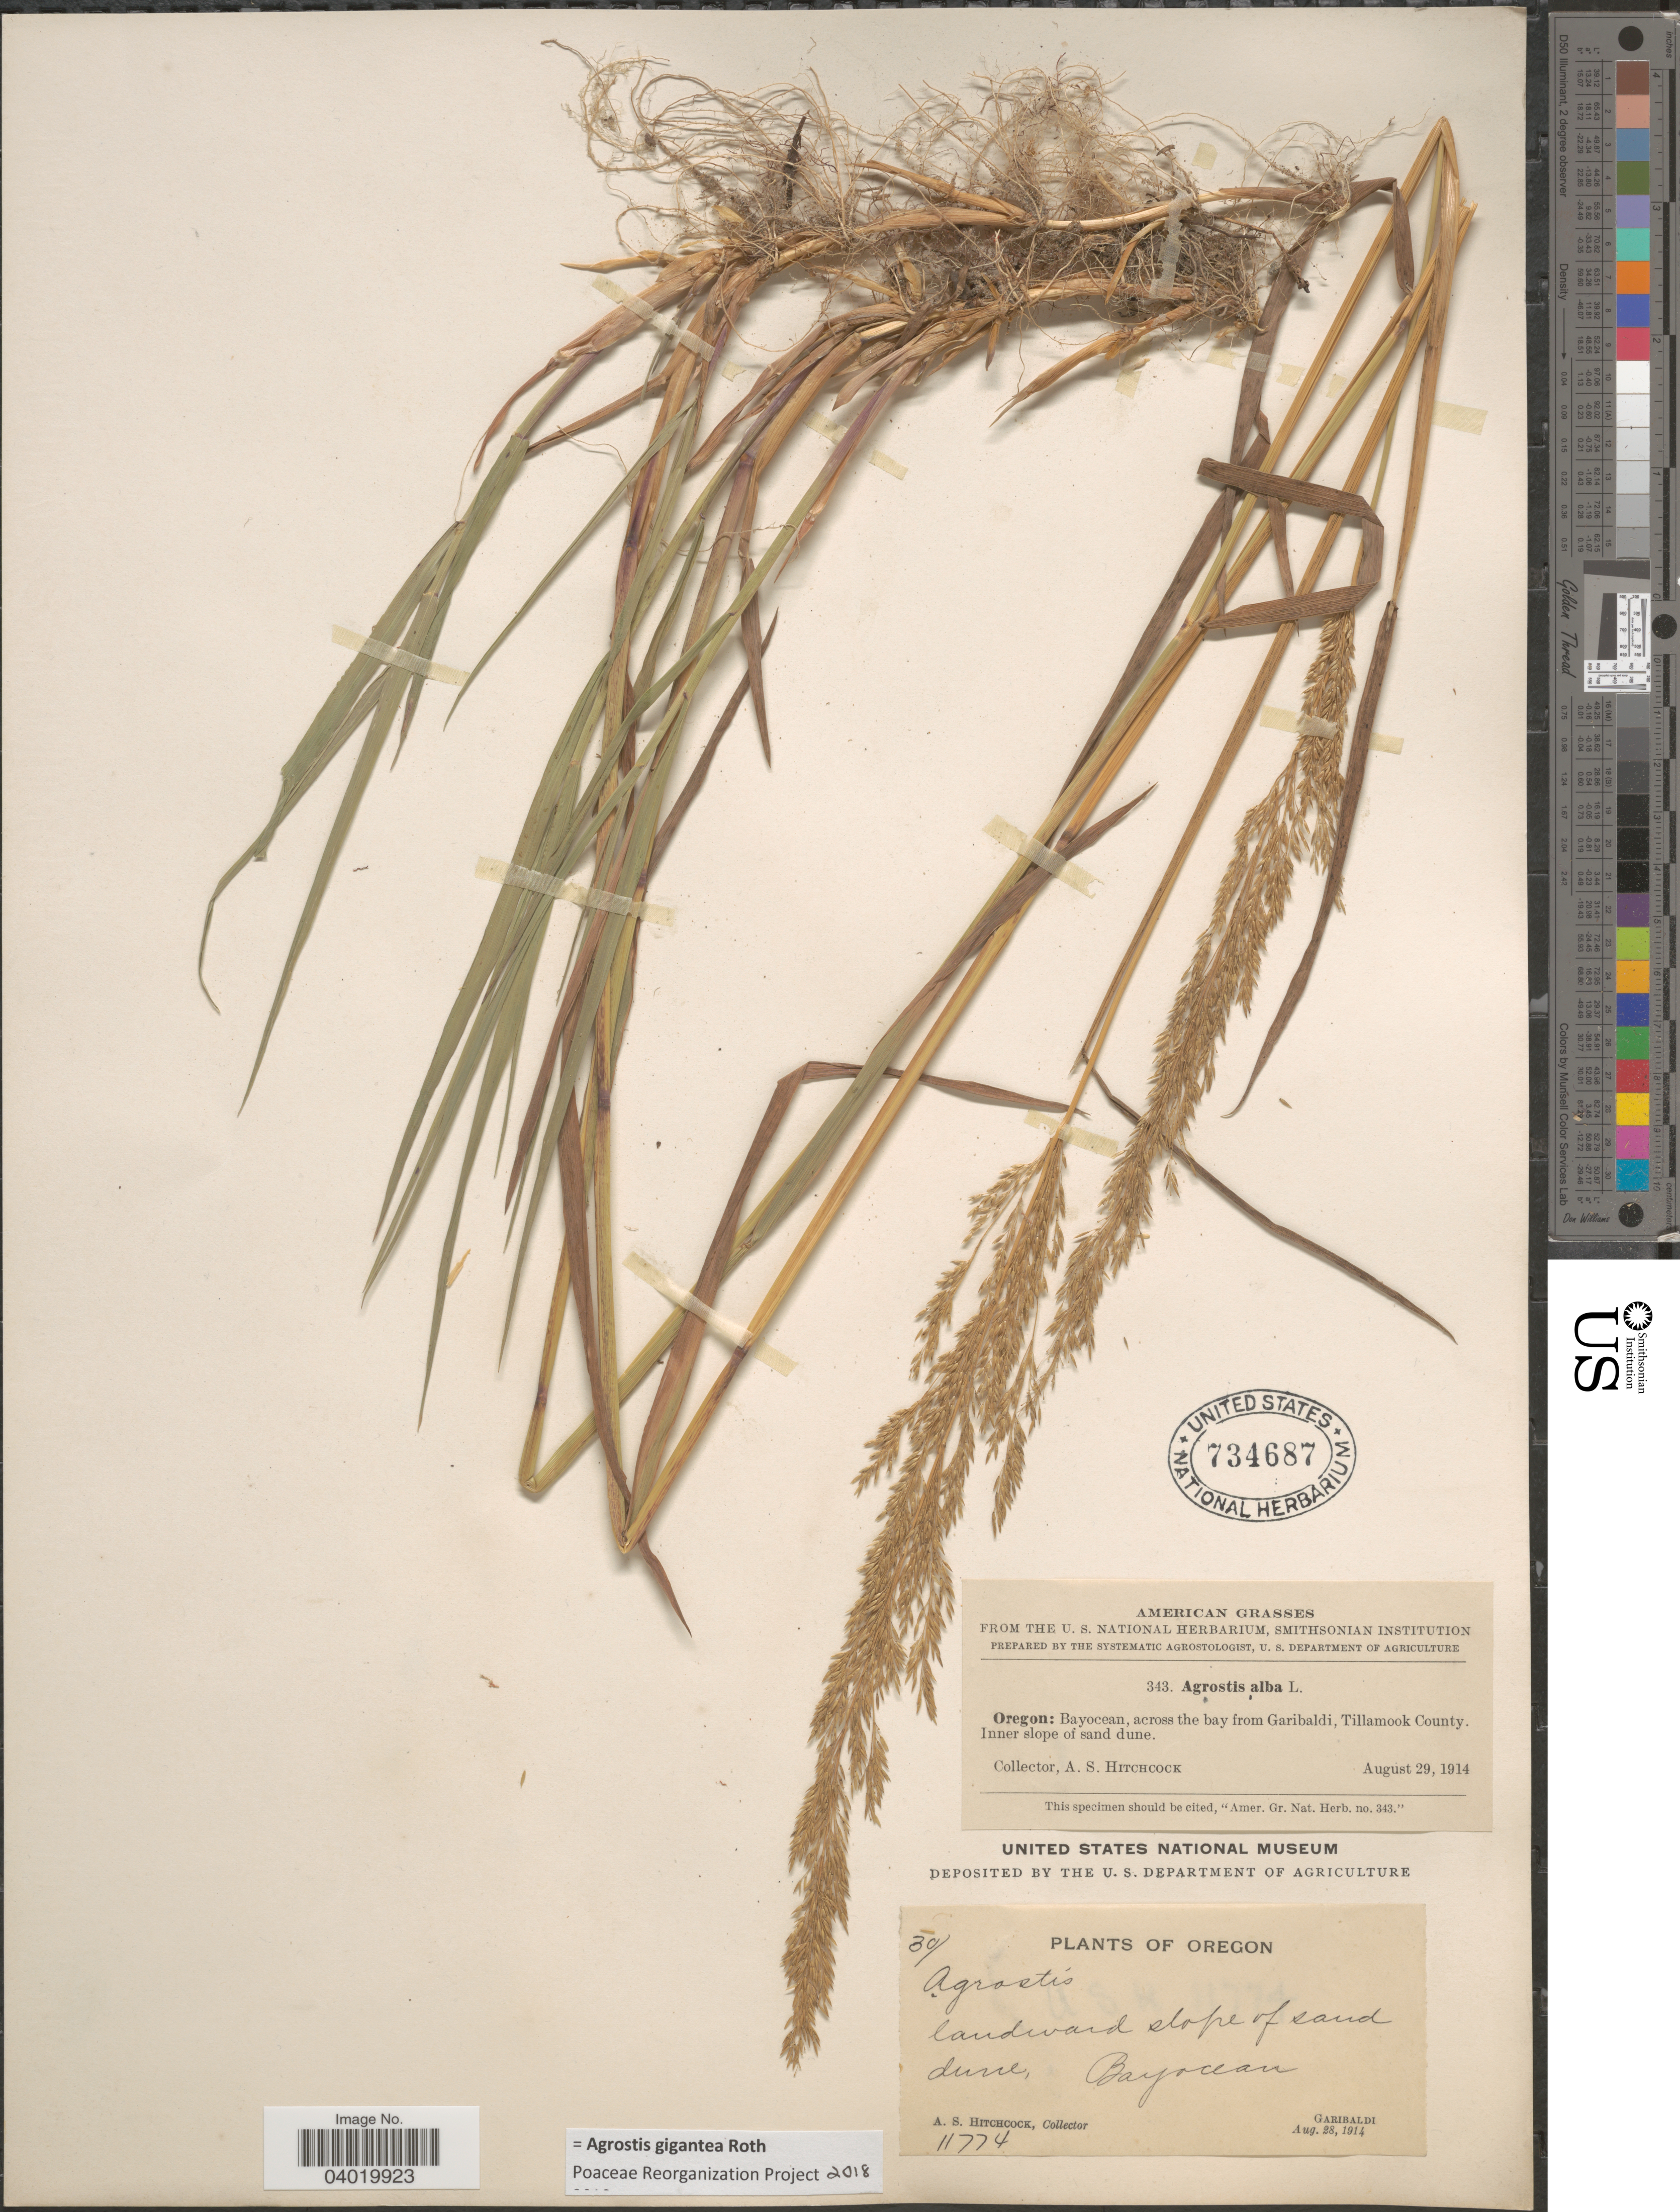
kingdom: Plantae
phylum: Tracheophyta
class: Liliopsida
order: Poales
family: Poaceae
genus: Agrostis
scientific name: Agrostis gigantea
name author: Roth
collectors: A. S. Hitchcock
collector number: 11774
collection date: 1914-08-28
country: United States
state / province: Oregon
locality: Bayocean, across the bay from Garibaldi, Tillamook County. Inner slope of sand dune. Landward slope of sand dune.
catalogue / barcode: US 734687